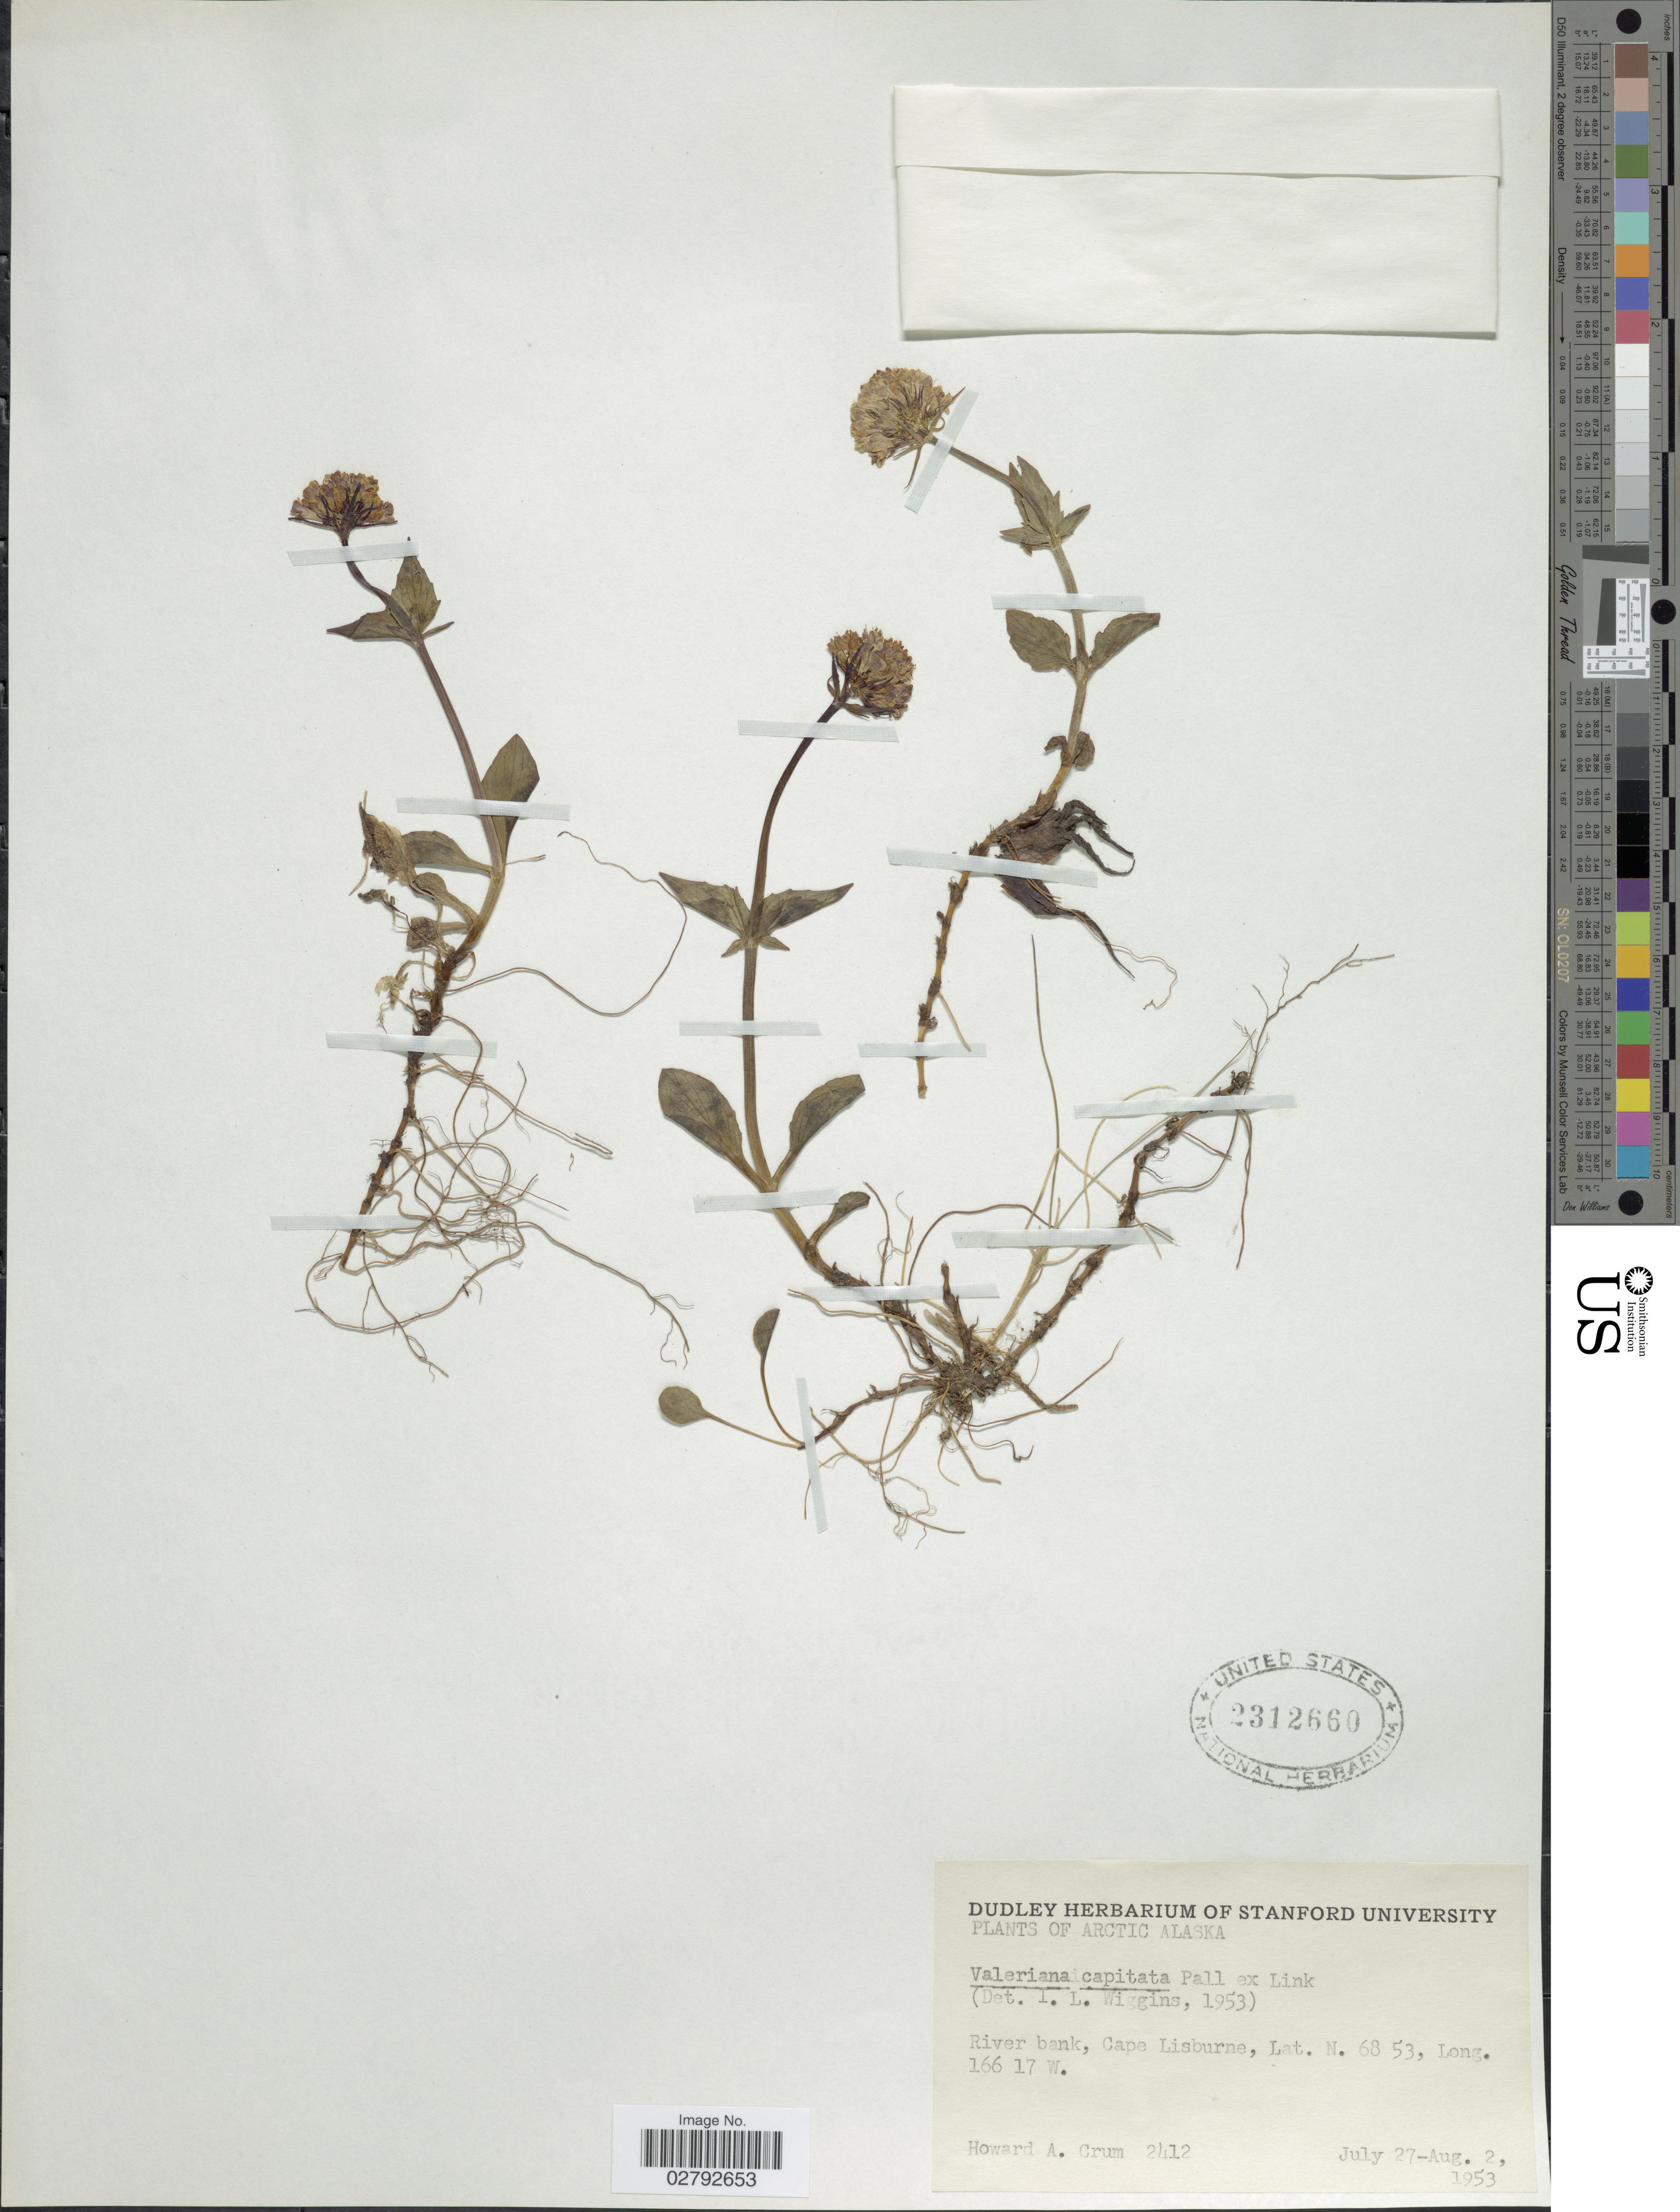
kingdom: Plantae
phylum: Tracheophyta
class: Magnoliopsida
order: Dipsacales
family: Caprifoliaceae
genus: Valeriana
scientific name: Valeriana capitata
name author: Link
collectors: H. A. Crum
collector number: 2412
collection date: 1953-07-27/1953-08-02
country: United States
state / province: Alaska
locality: Arctic Alaska. River bank, Cape Lisburne.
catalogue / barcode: US 2312660